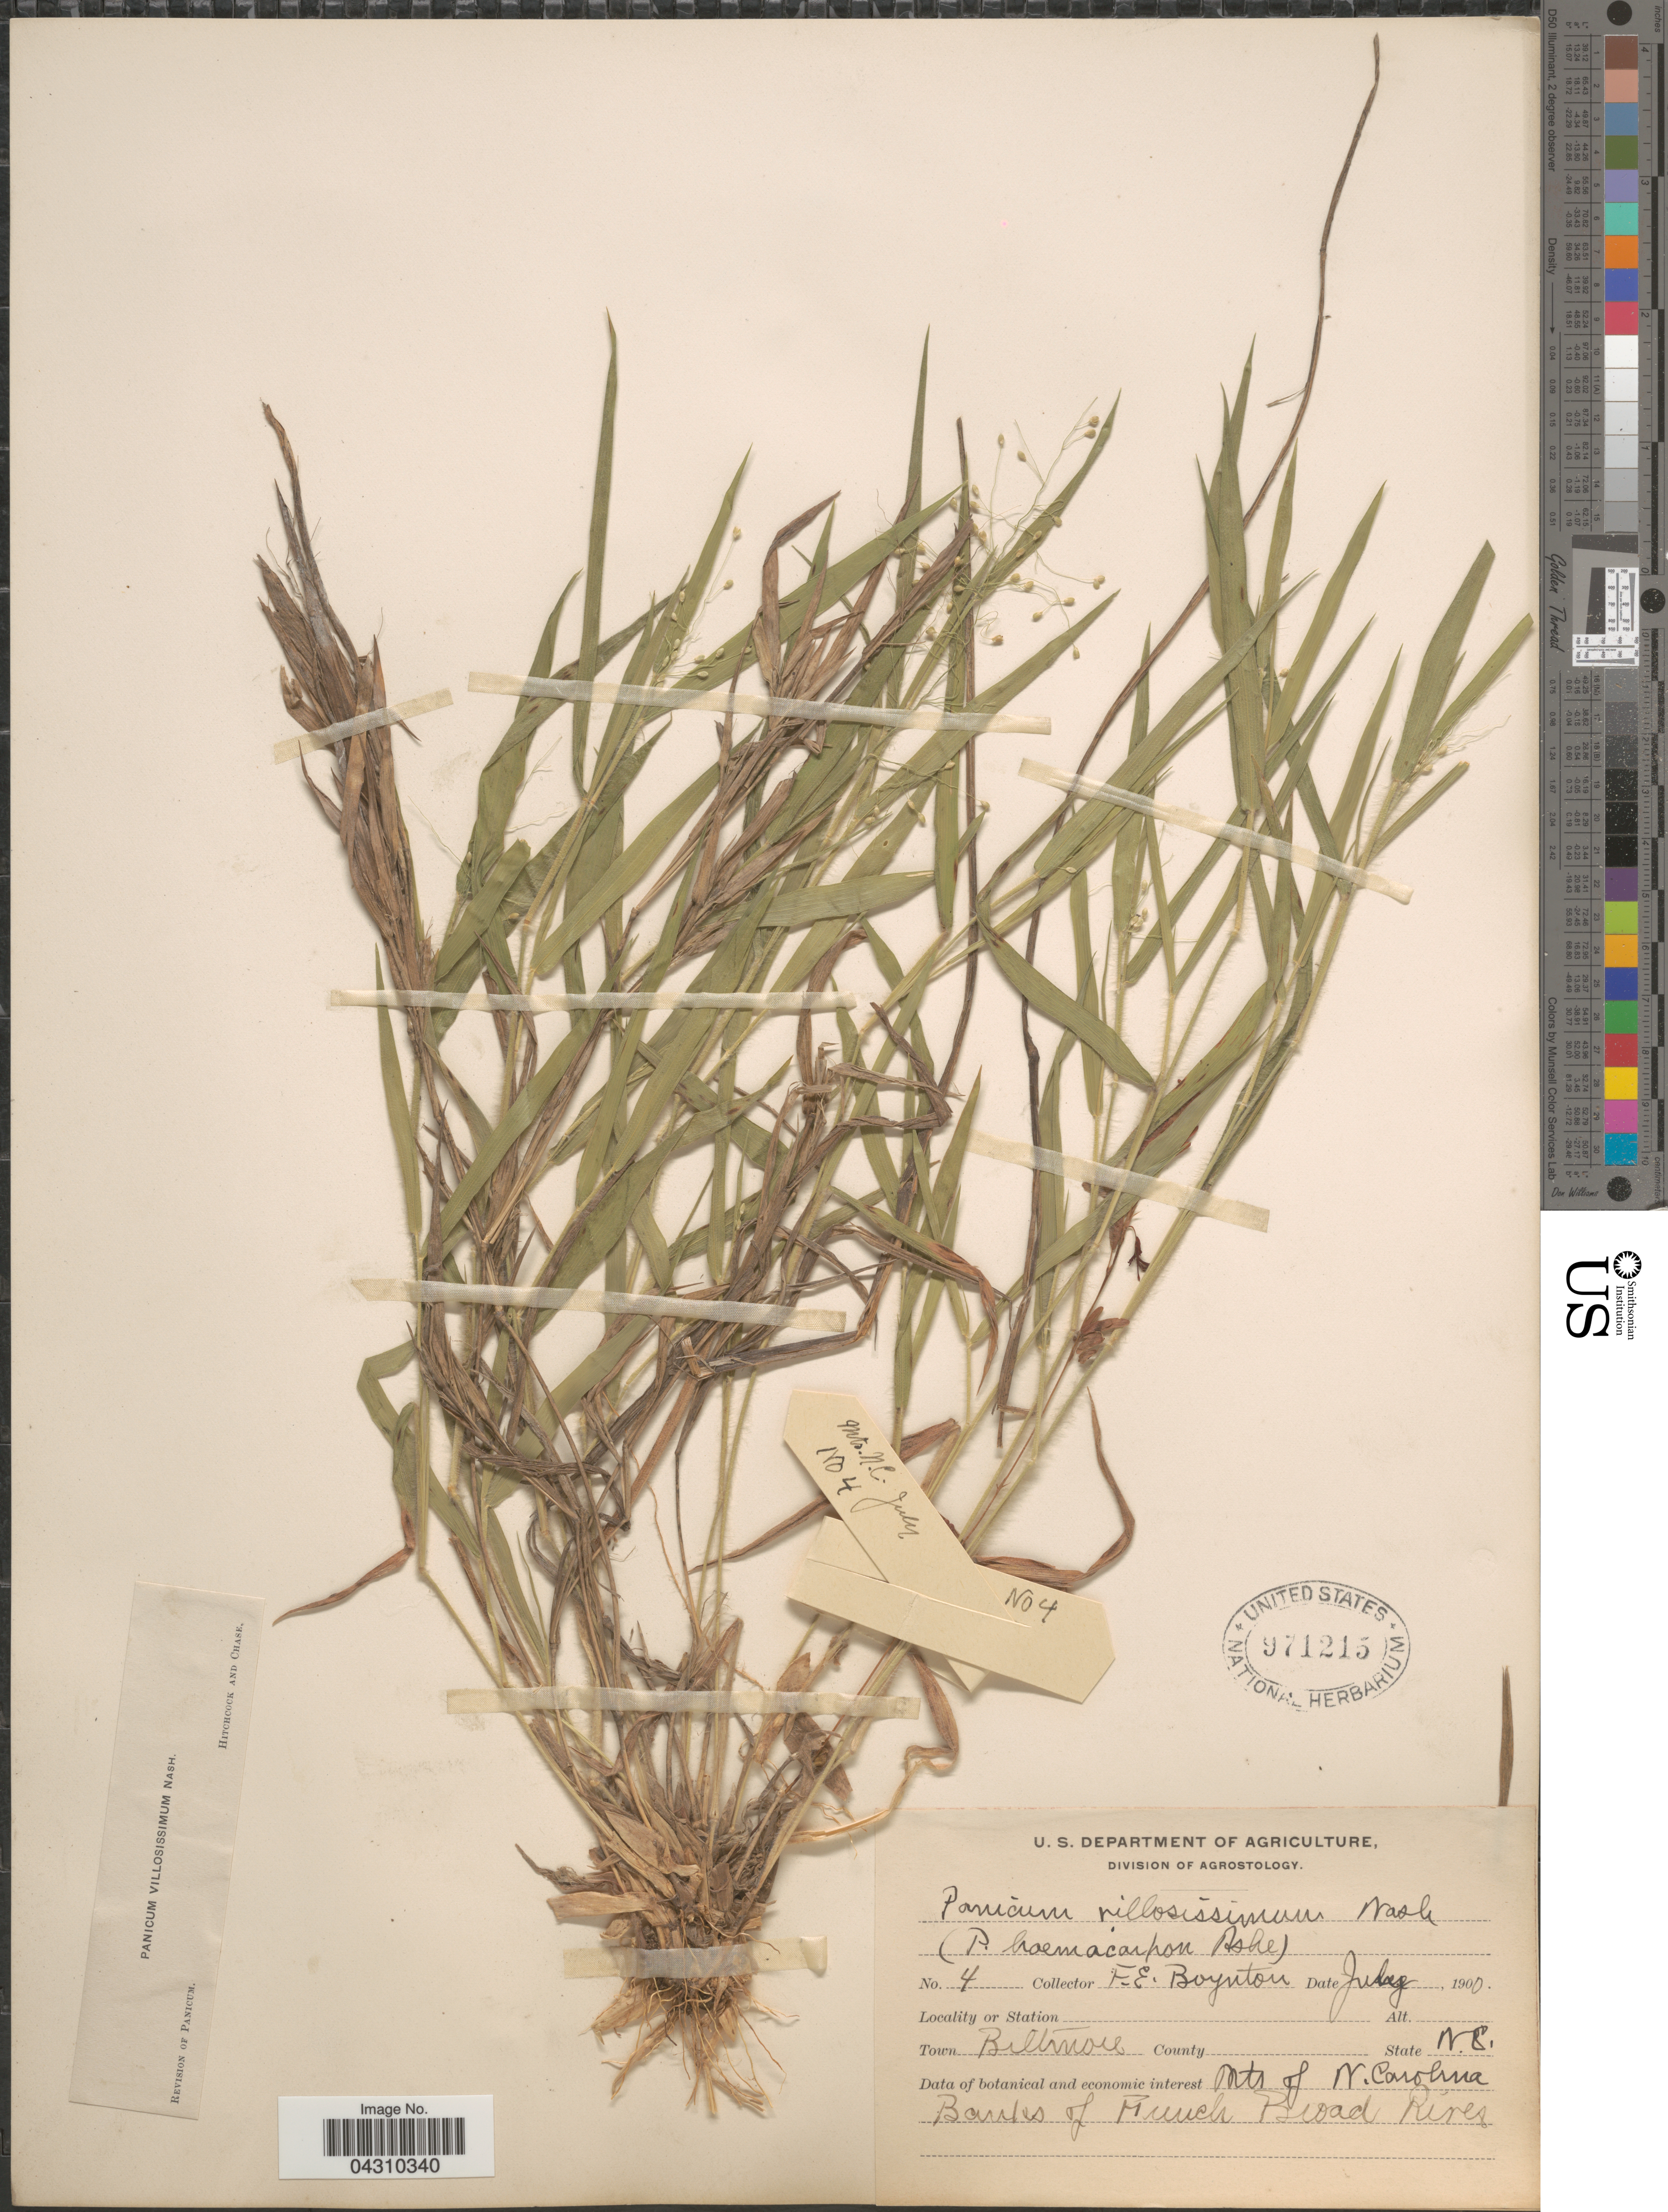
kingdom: Plantae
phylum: Tracheophyta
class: Liliopsida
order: Poales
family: Poaceae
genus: Dichanthelium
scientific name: Dichanthelium acuminatum var. acuminatum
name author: (Sw.) Gould & C.A. Clark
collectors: F. Boynton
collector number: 4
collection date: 1900-07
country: United States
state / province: North Carolina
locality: Town Biltmore. Mts of N. Carolina. Banks of Ranch Broad River.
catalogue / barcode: US 971215